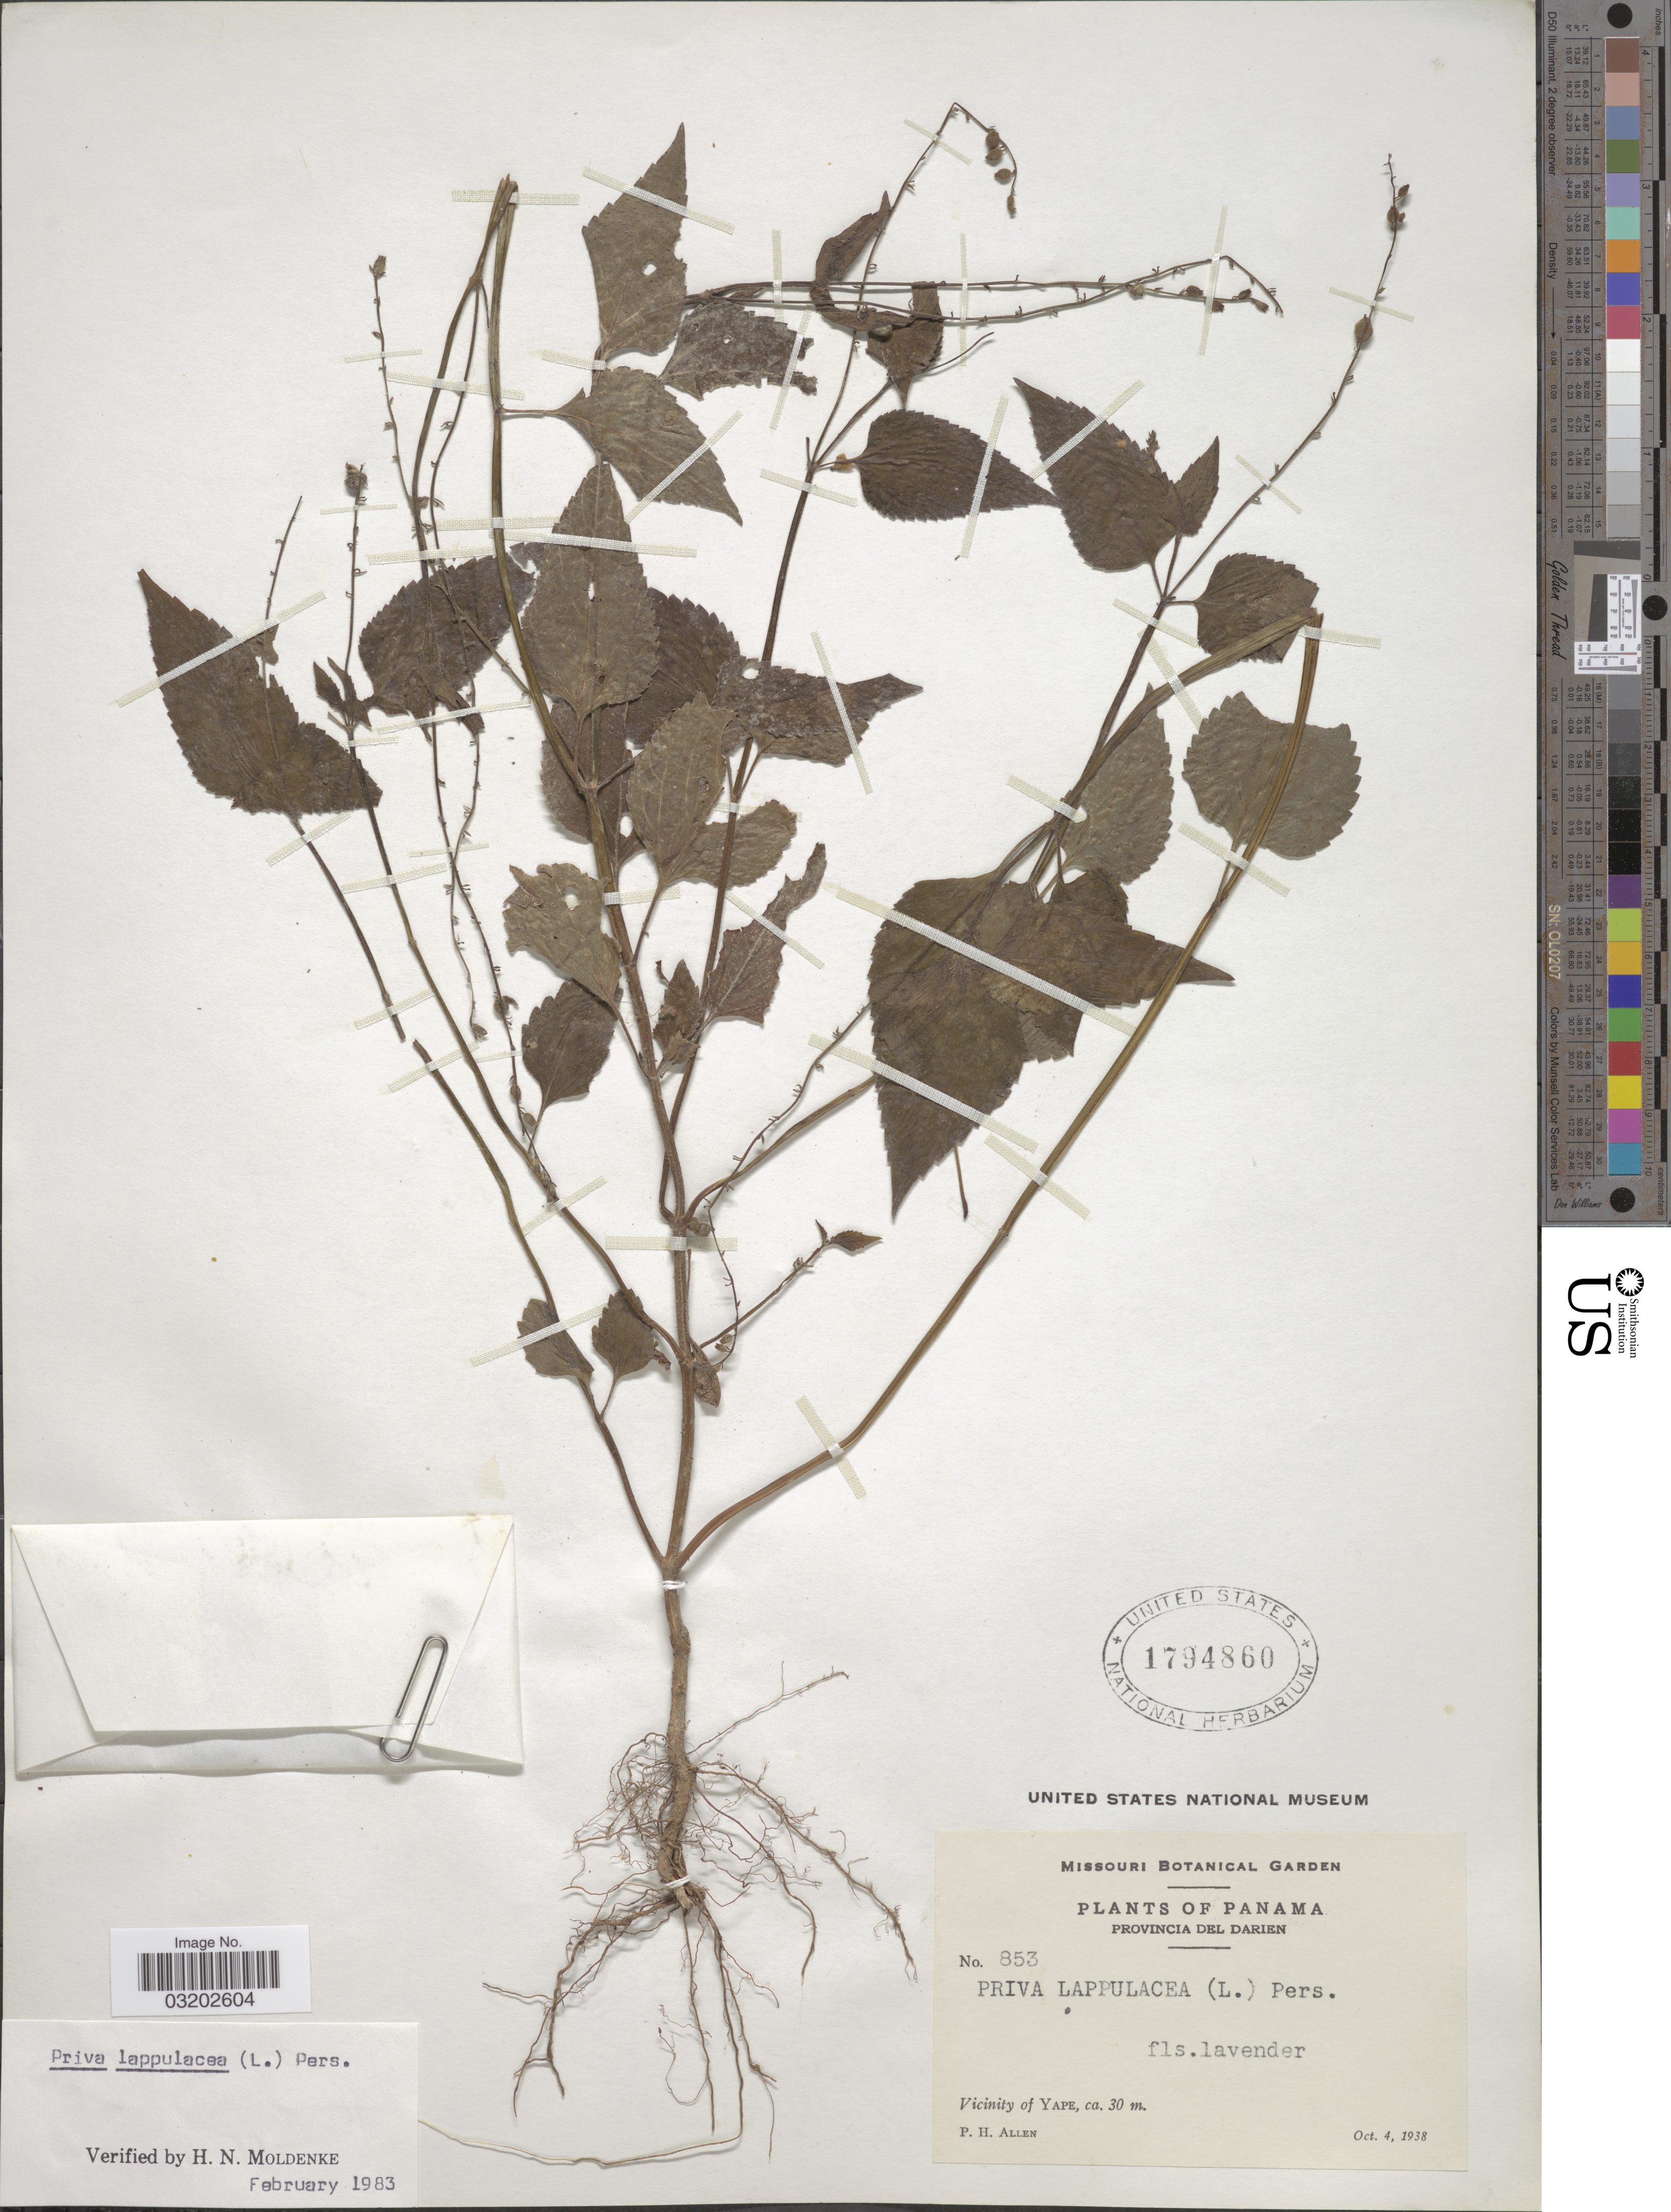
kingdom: Plantae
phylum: Tracheophyta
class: Magnoliopsida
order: Lamiales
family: Verbenaceae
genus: Priva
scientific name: Priva lappulacea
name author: (L.) Pers.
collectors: P. H. Allen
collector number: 853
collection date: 1938-10-04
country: Panama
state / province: Darién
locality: Provincia del Darien, Vicinity of Yape.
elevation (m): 30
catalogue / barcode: US 1794860